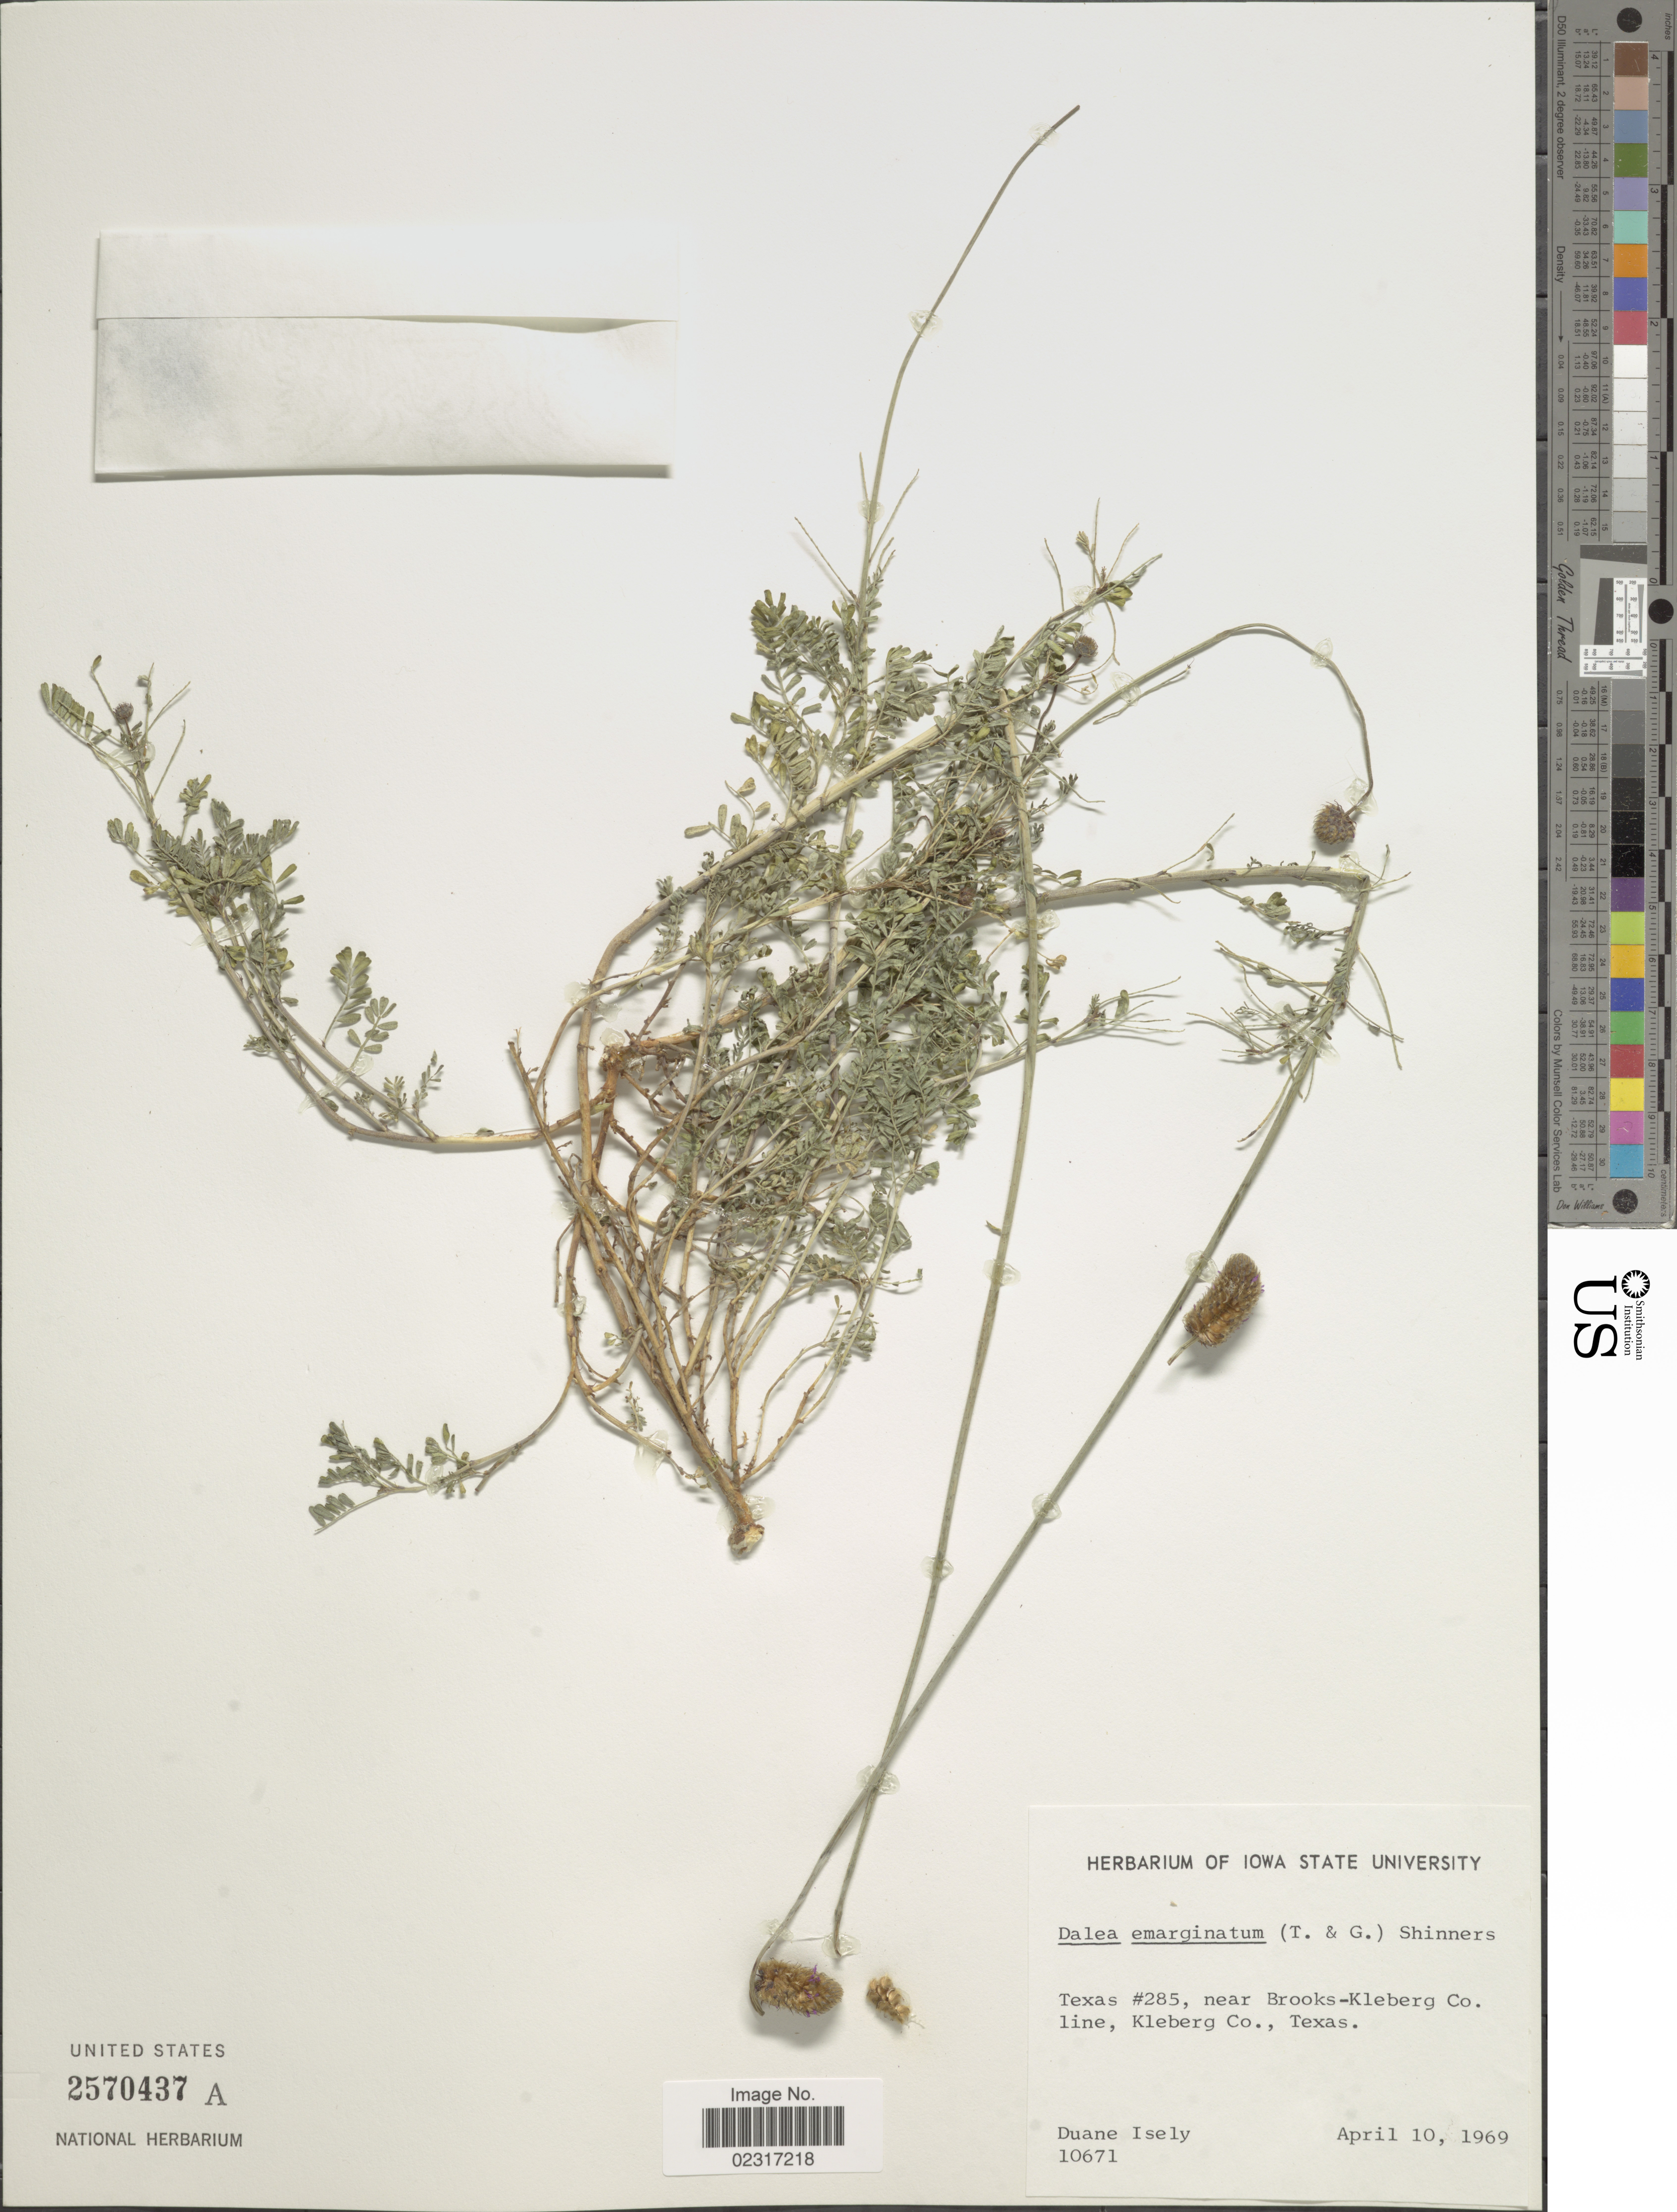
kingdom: Plantae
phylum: Tracheophyta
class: Magnoliopsida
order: Fabales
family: Fabaceae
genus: Dalea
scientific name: Dalea emarginata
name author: (Torr. & A. Gray) Shinners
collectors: D. Isely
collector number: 10671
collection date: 1969-04-10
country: United States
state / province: Texas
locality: Texas #285, near Brooks-Kleberg Co. line, Kleberg Co.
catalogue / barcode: US 2570437A